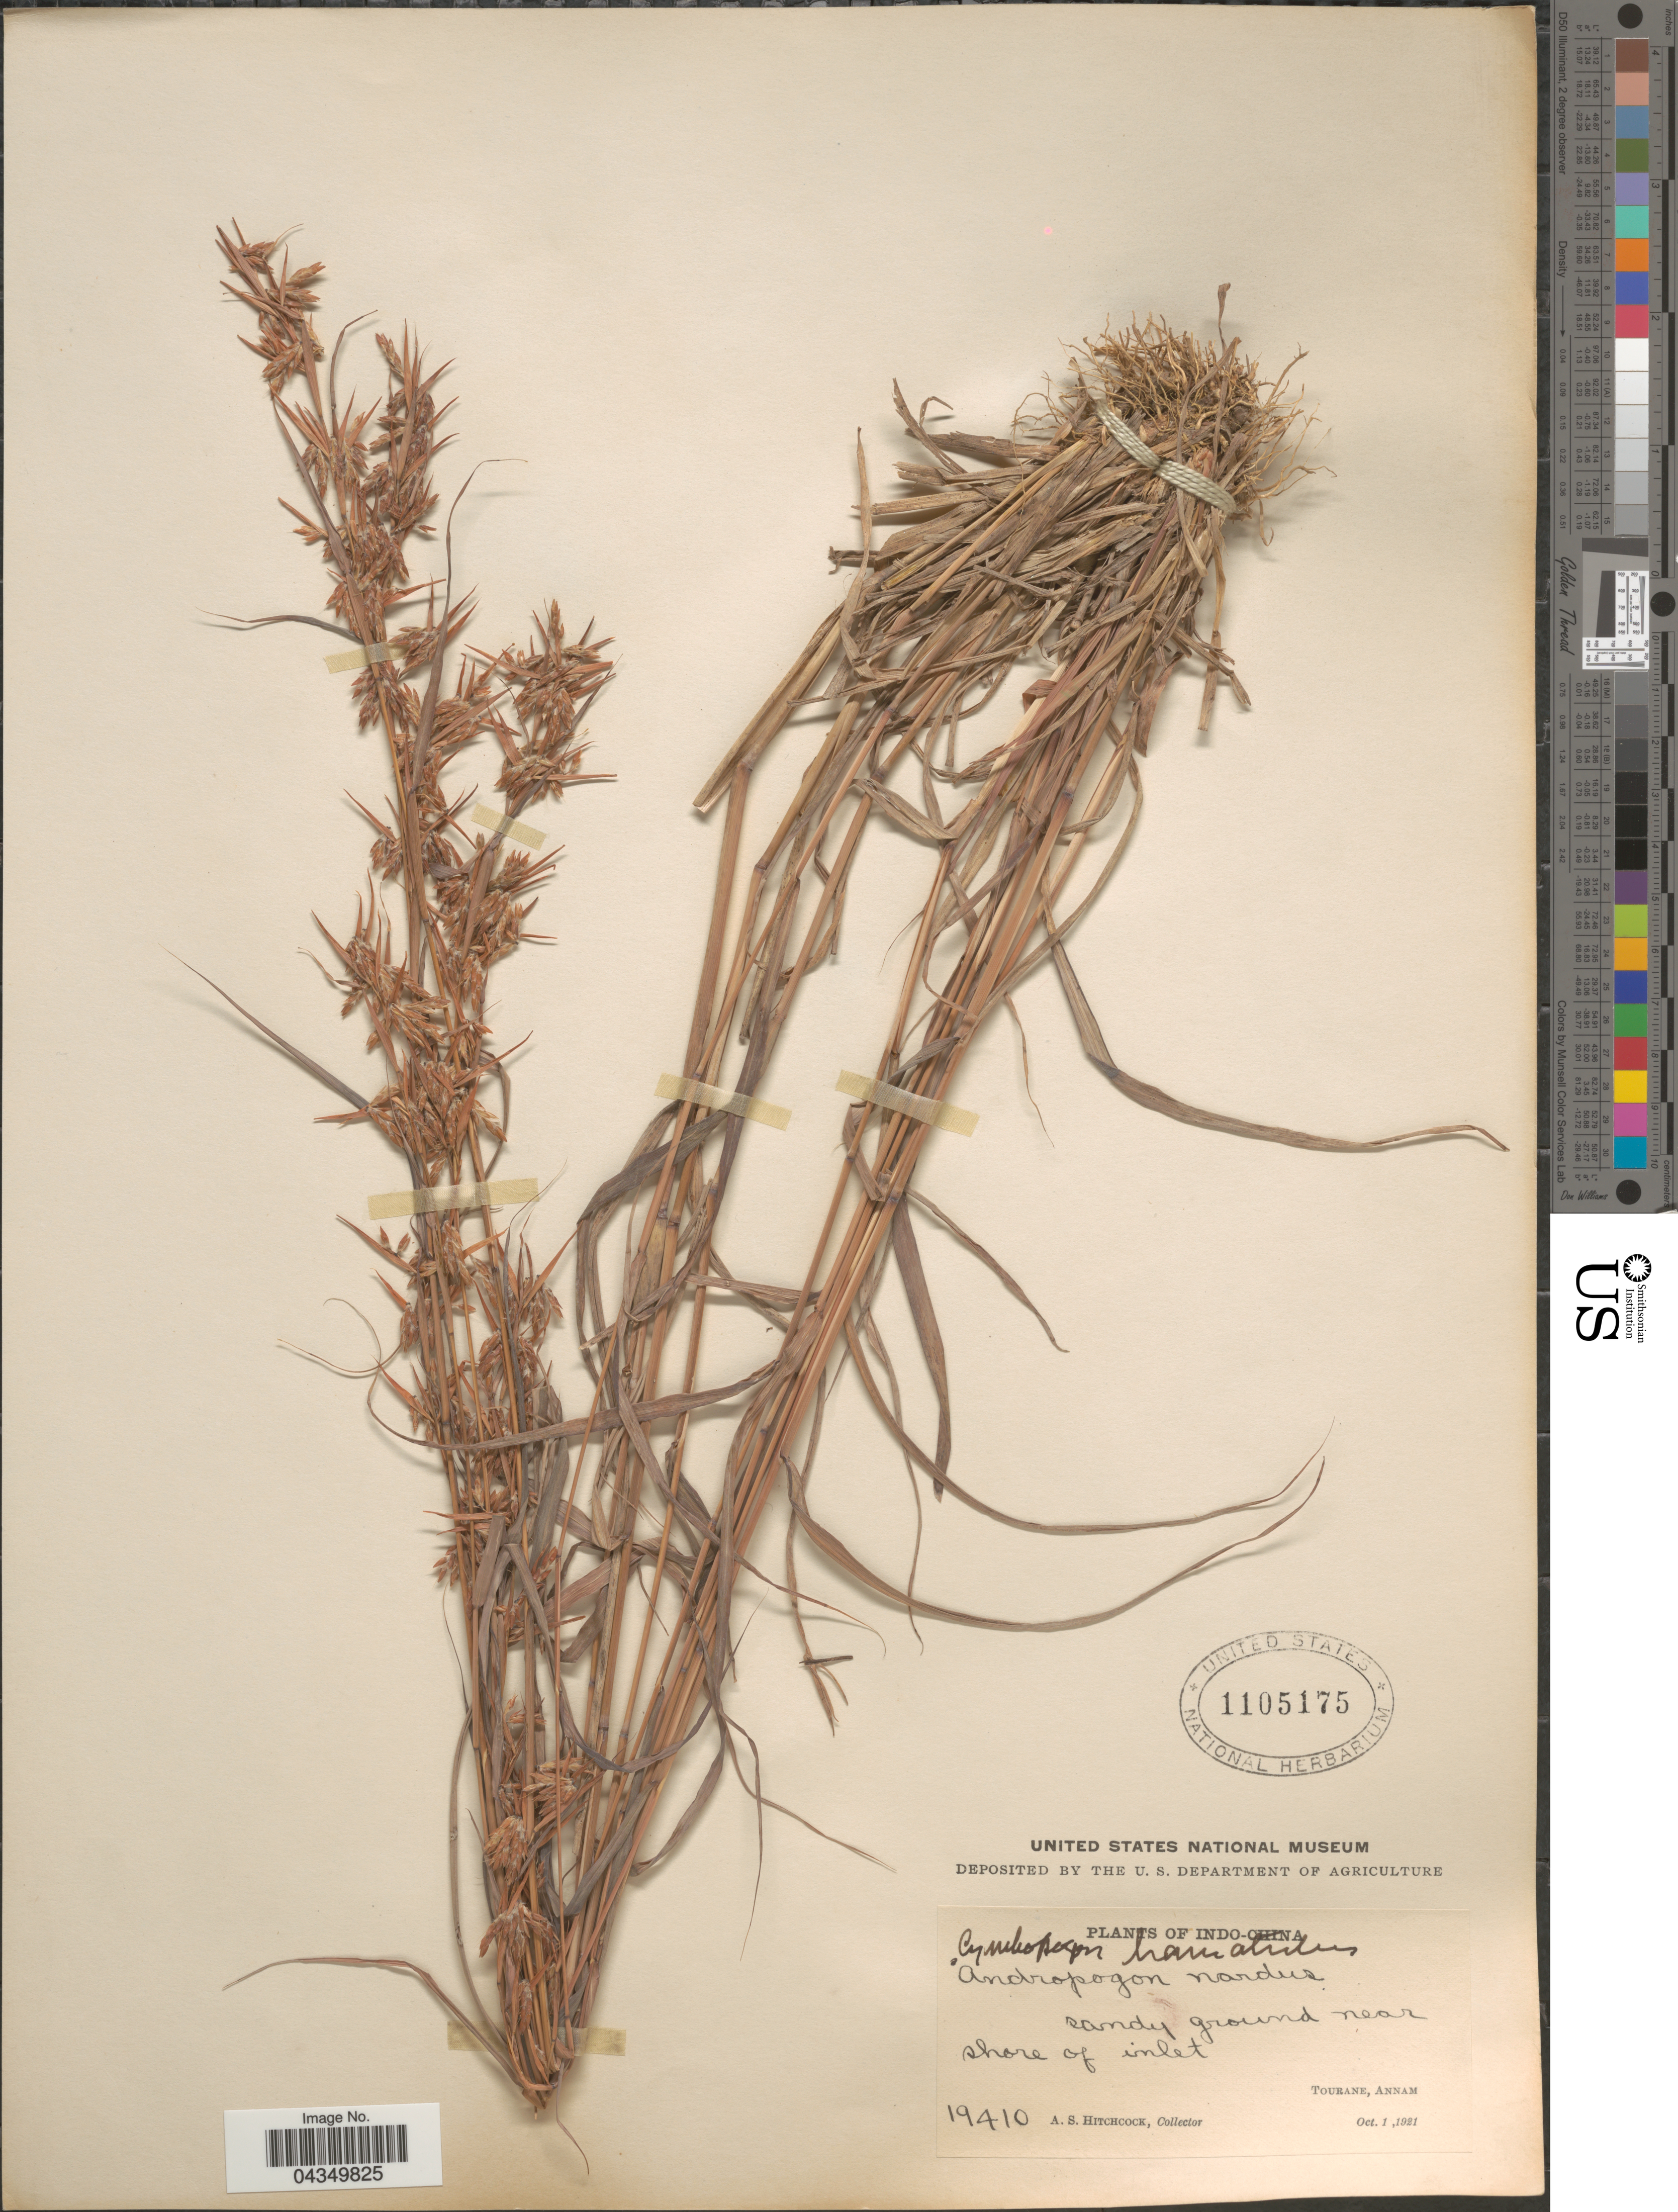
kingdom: Plantae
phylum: Tracheophyta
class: Liliopsida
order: Poales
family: Poaceae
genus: Cymbopogon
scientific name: Cymbopogon caesius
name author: (Nees ex Hook. & Arn.) Stapf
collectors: A. S. Hitchcock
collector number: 19410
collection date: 1921-10-01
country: Vietnam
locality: Near shore of inlet. Tourane, Annam.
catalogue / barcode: US 1105175